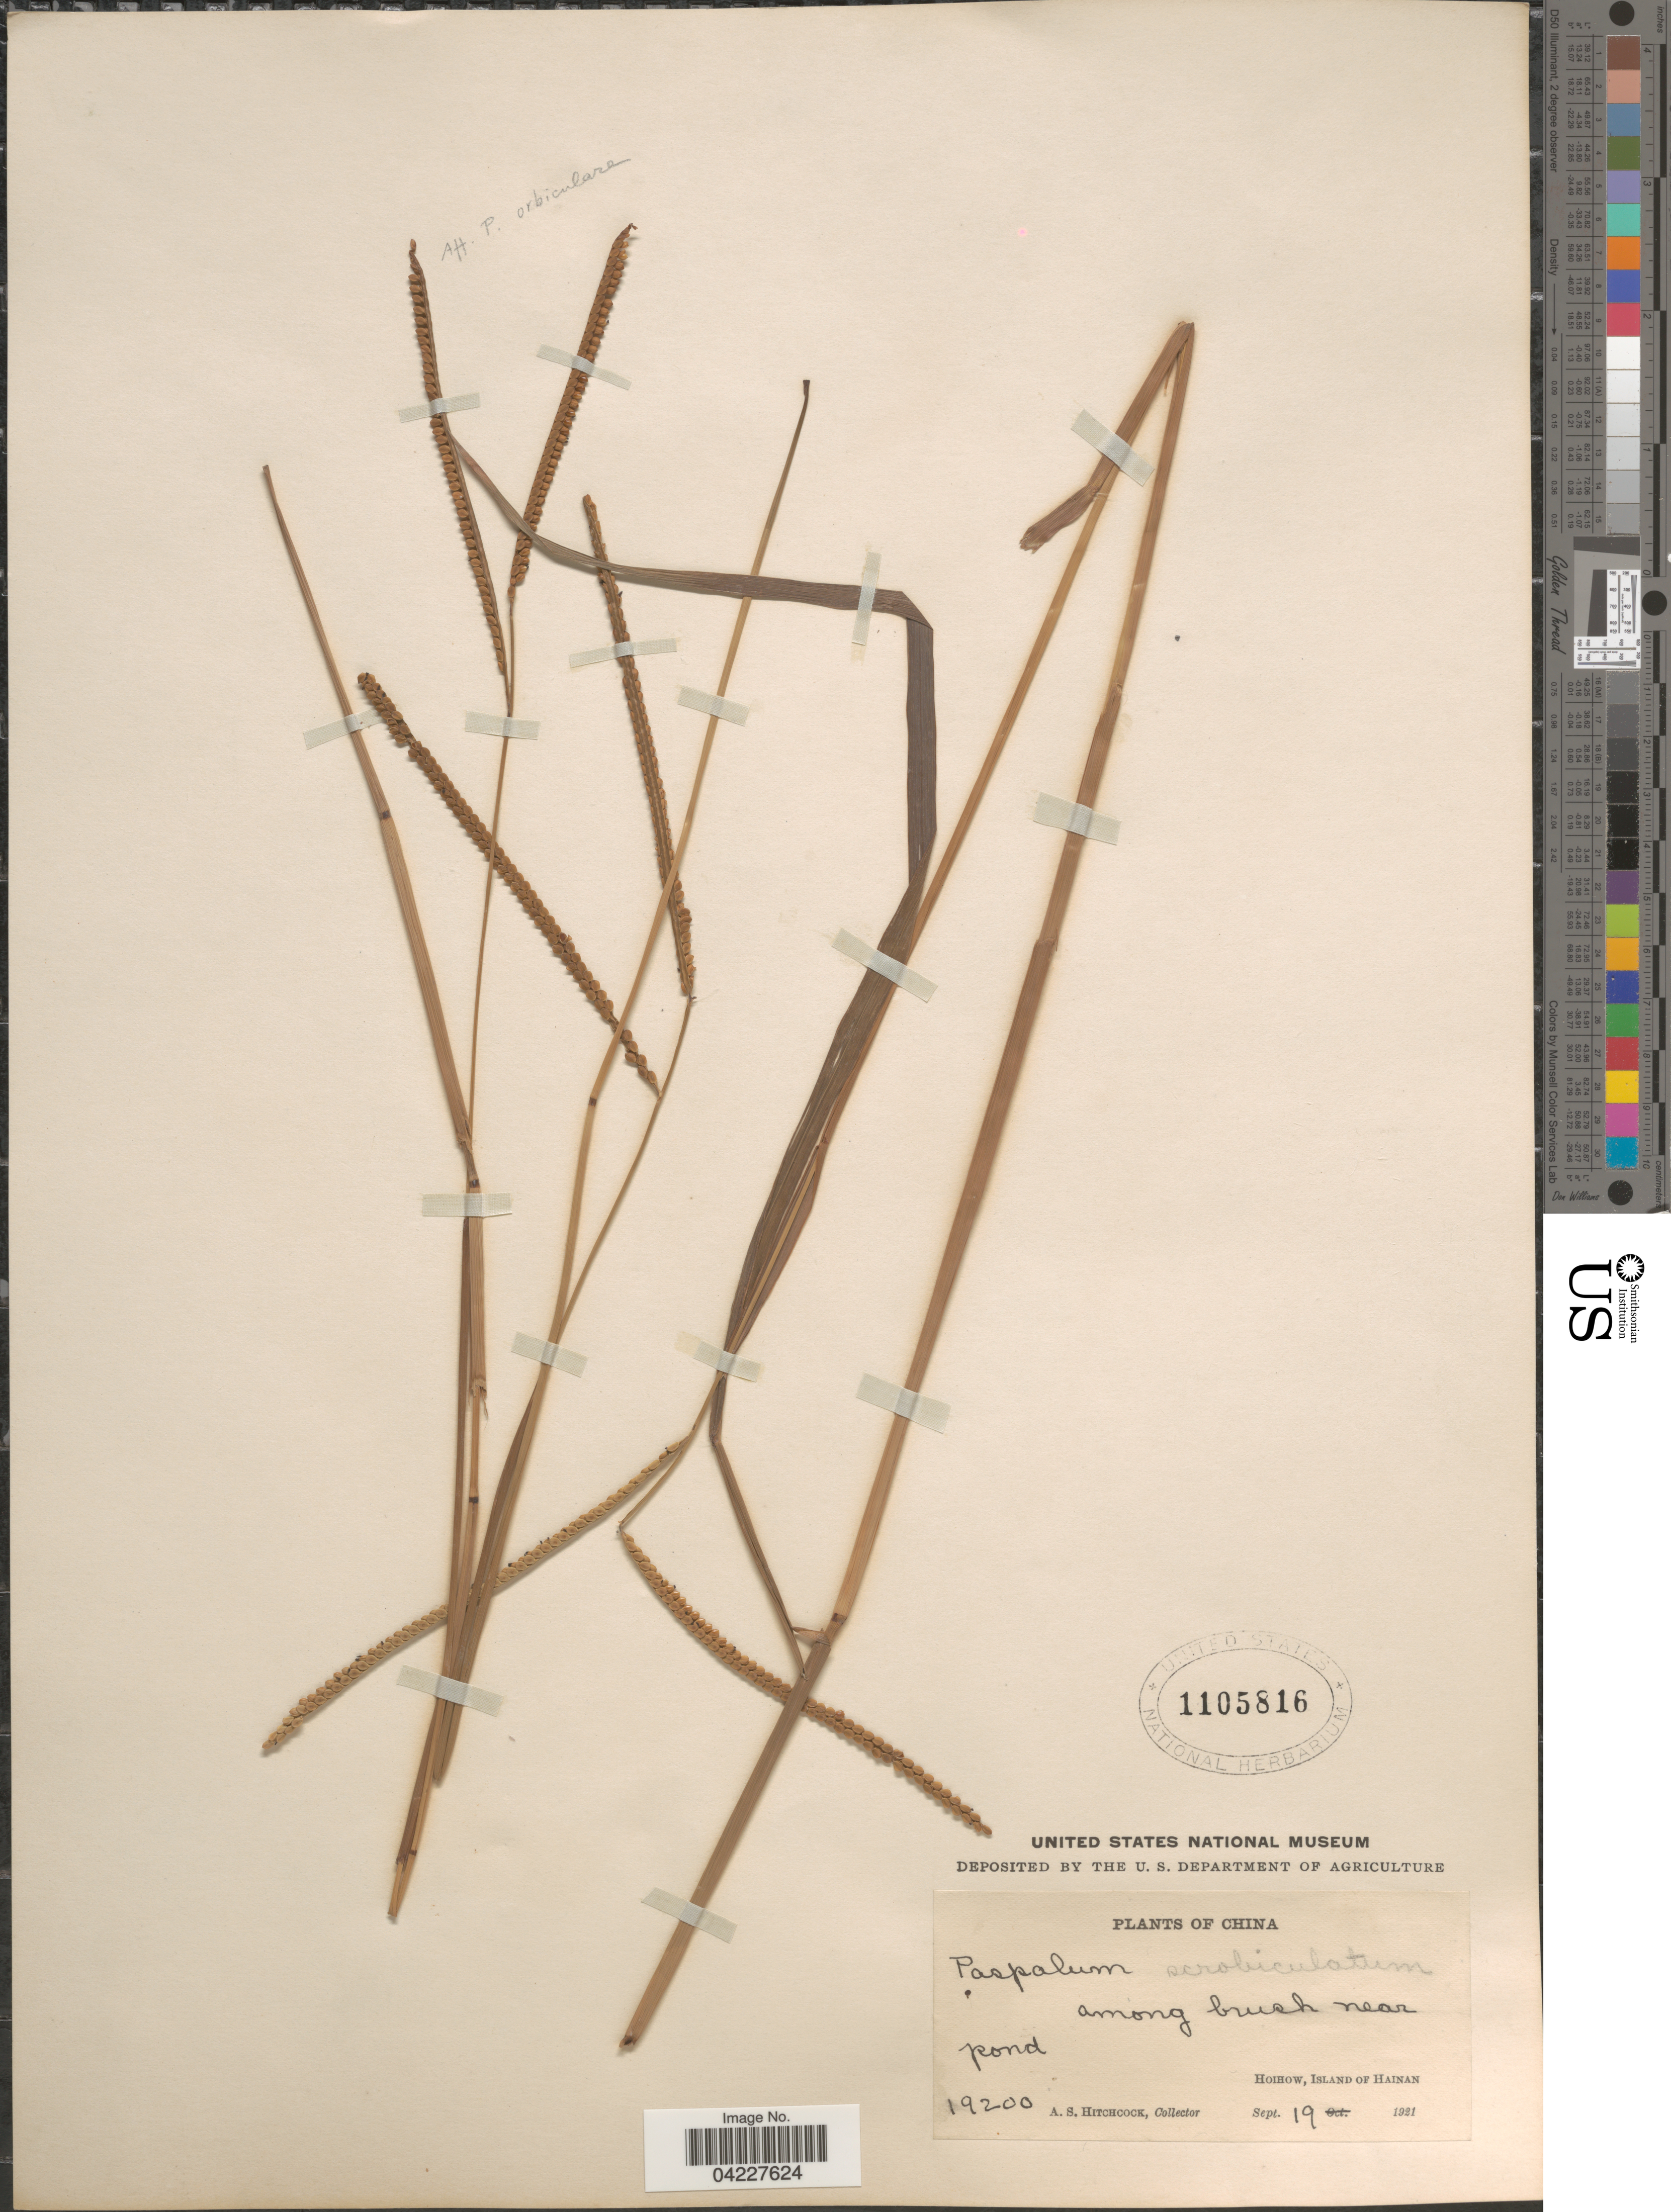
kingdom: Plantae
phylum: Tracheophyta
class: Liliopsida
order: Poales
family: Poaceae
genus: Paspalum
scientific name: Paspalum scrobiculatum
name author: L.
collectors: A. S. Hitchcock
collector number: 19200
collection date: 1921-09-19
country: China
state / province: Hainan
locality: Among brush near pond. Hoihow, Island Of Hainan.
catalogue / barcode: US 1105816